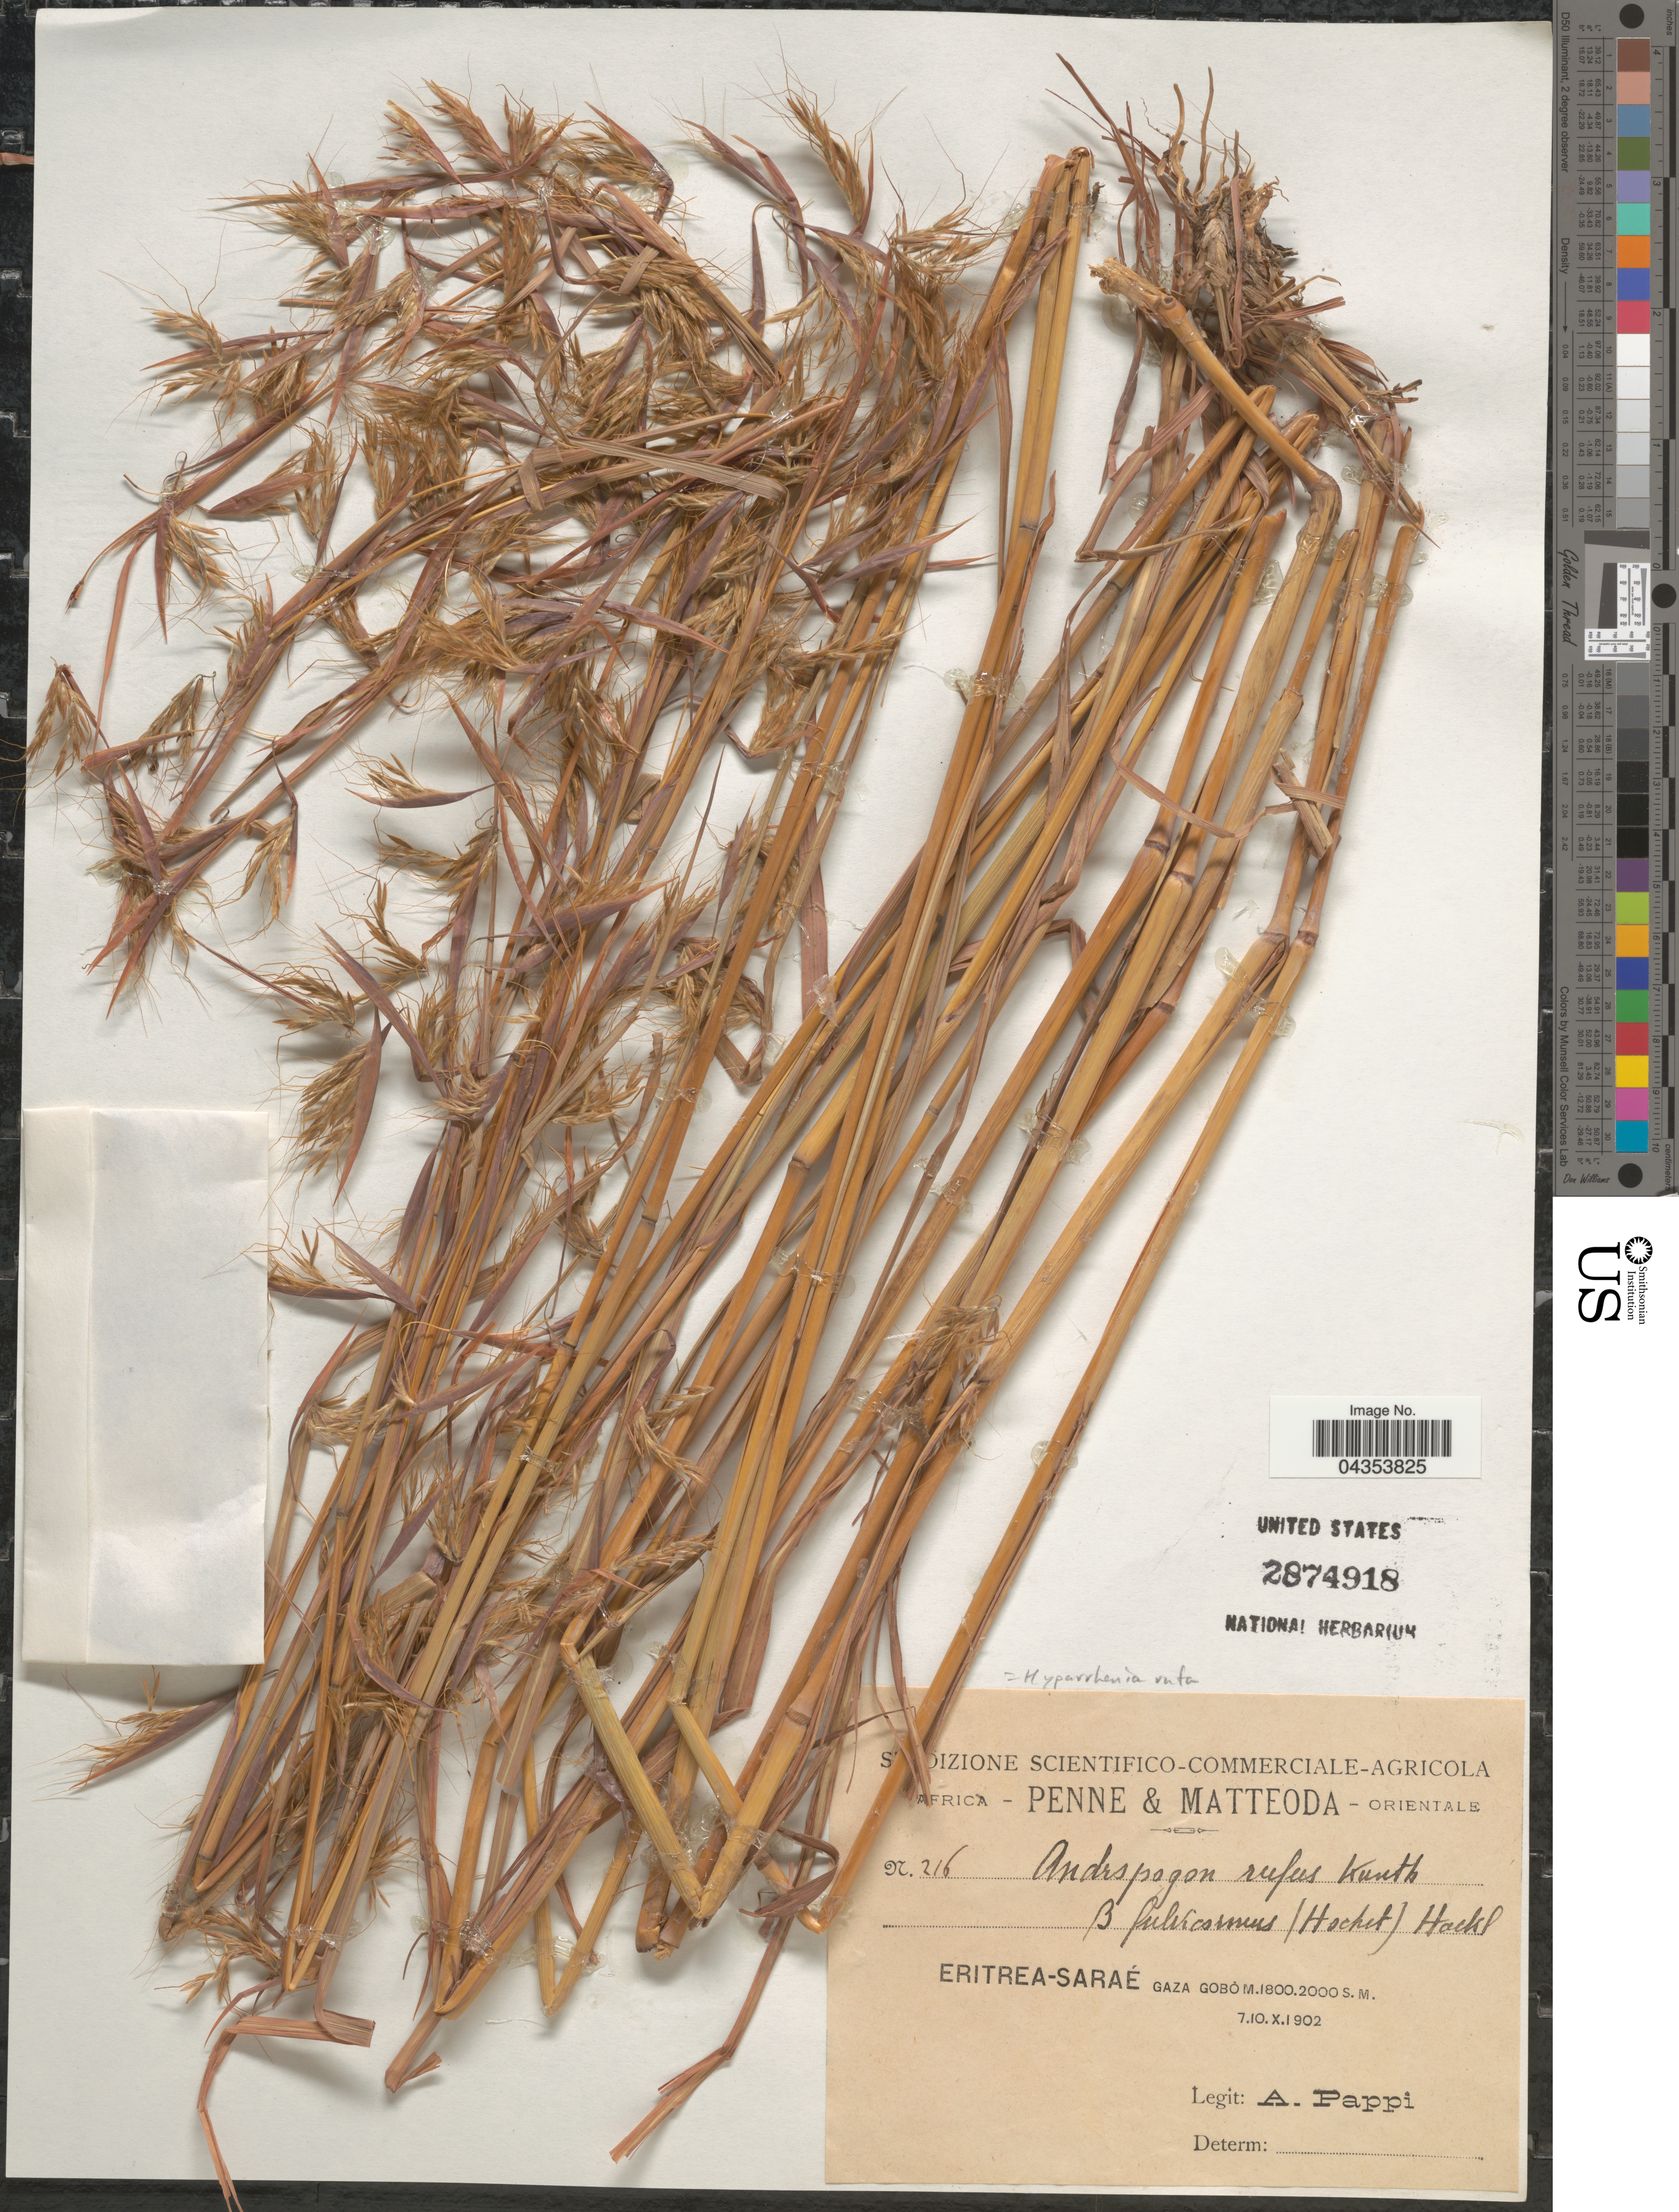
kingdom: Plantae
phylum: Tracheophyta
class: Liliopsida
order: Poales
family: Poaceae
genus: Hyparrhenia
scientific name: Hyparrhenia rufa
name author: (Nees) Stapf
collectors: A. Pappi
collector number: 216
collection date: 1902-10-07/1902-10-10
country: Eritrea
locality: Saraé gaza Gobò.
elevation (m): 1800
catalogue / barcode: US 2874918